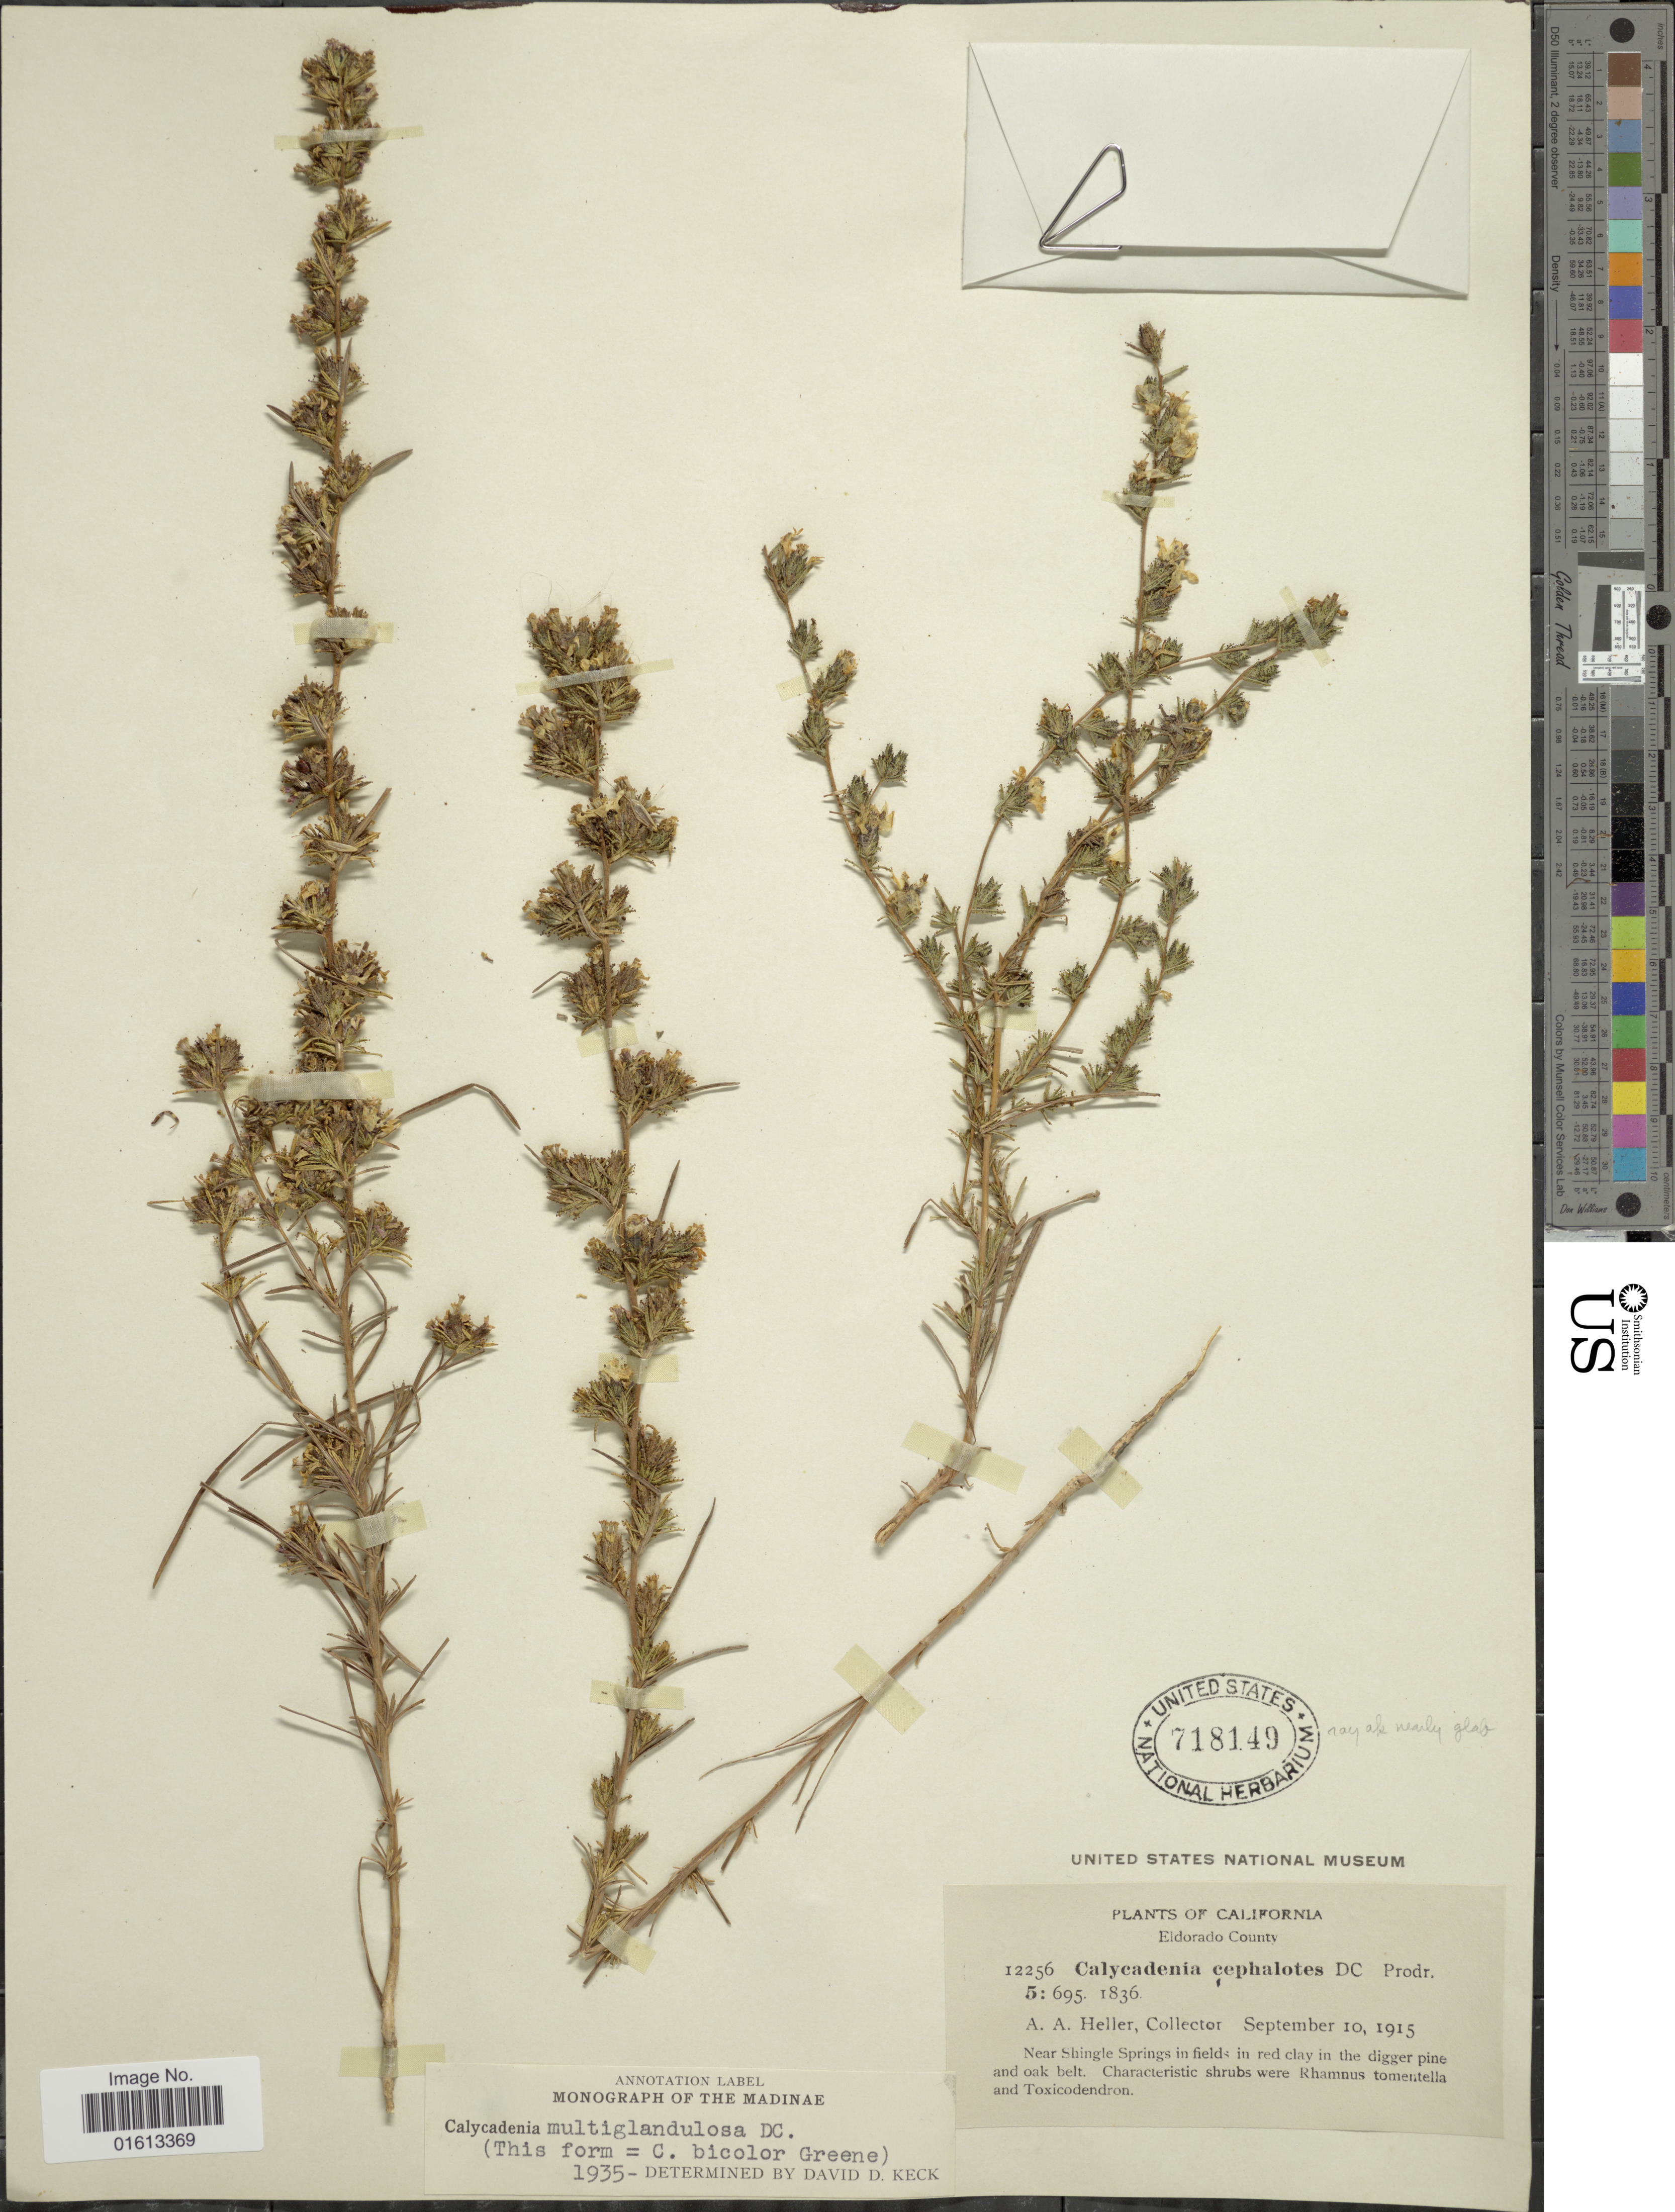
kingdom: Plantae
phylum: Tracheophyta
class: Magnoliopsida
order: Asterales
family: Asteraceae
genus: Calycadenia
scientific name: Calycadenia multiglandulosa subsp. bicolor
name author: (Greene) D.D. Keck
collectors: A. A. Heller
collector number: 12256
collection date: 1915-09-10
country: United States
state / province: California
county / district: El Dorado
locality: Eldorado County, near Shingle Springs in fields in red clay in the digger pine and oak belt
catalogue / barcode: US 718149